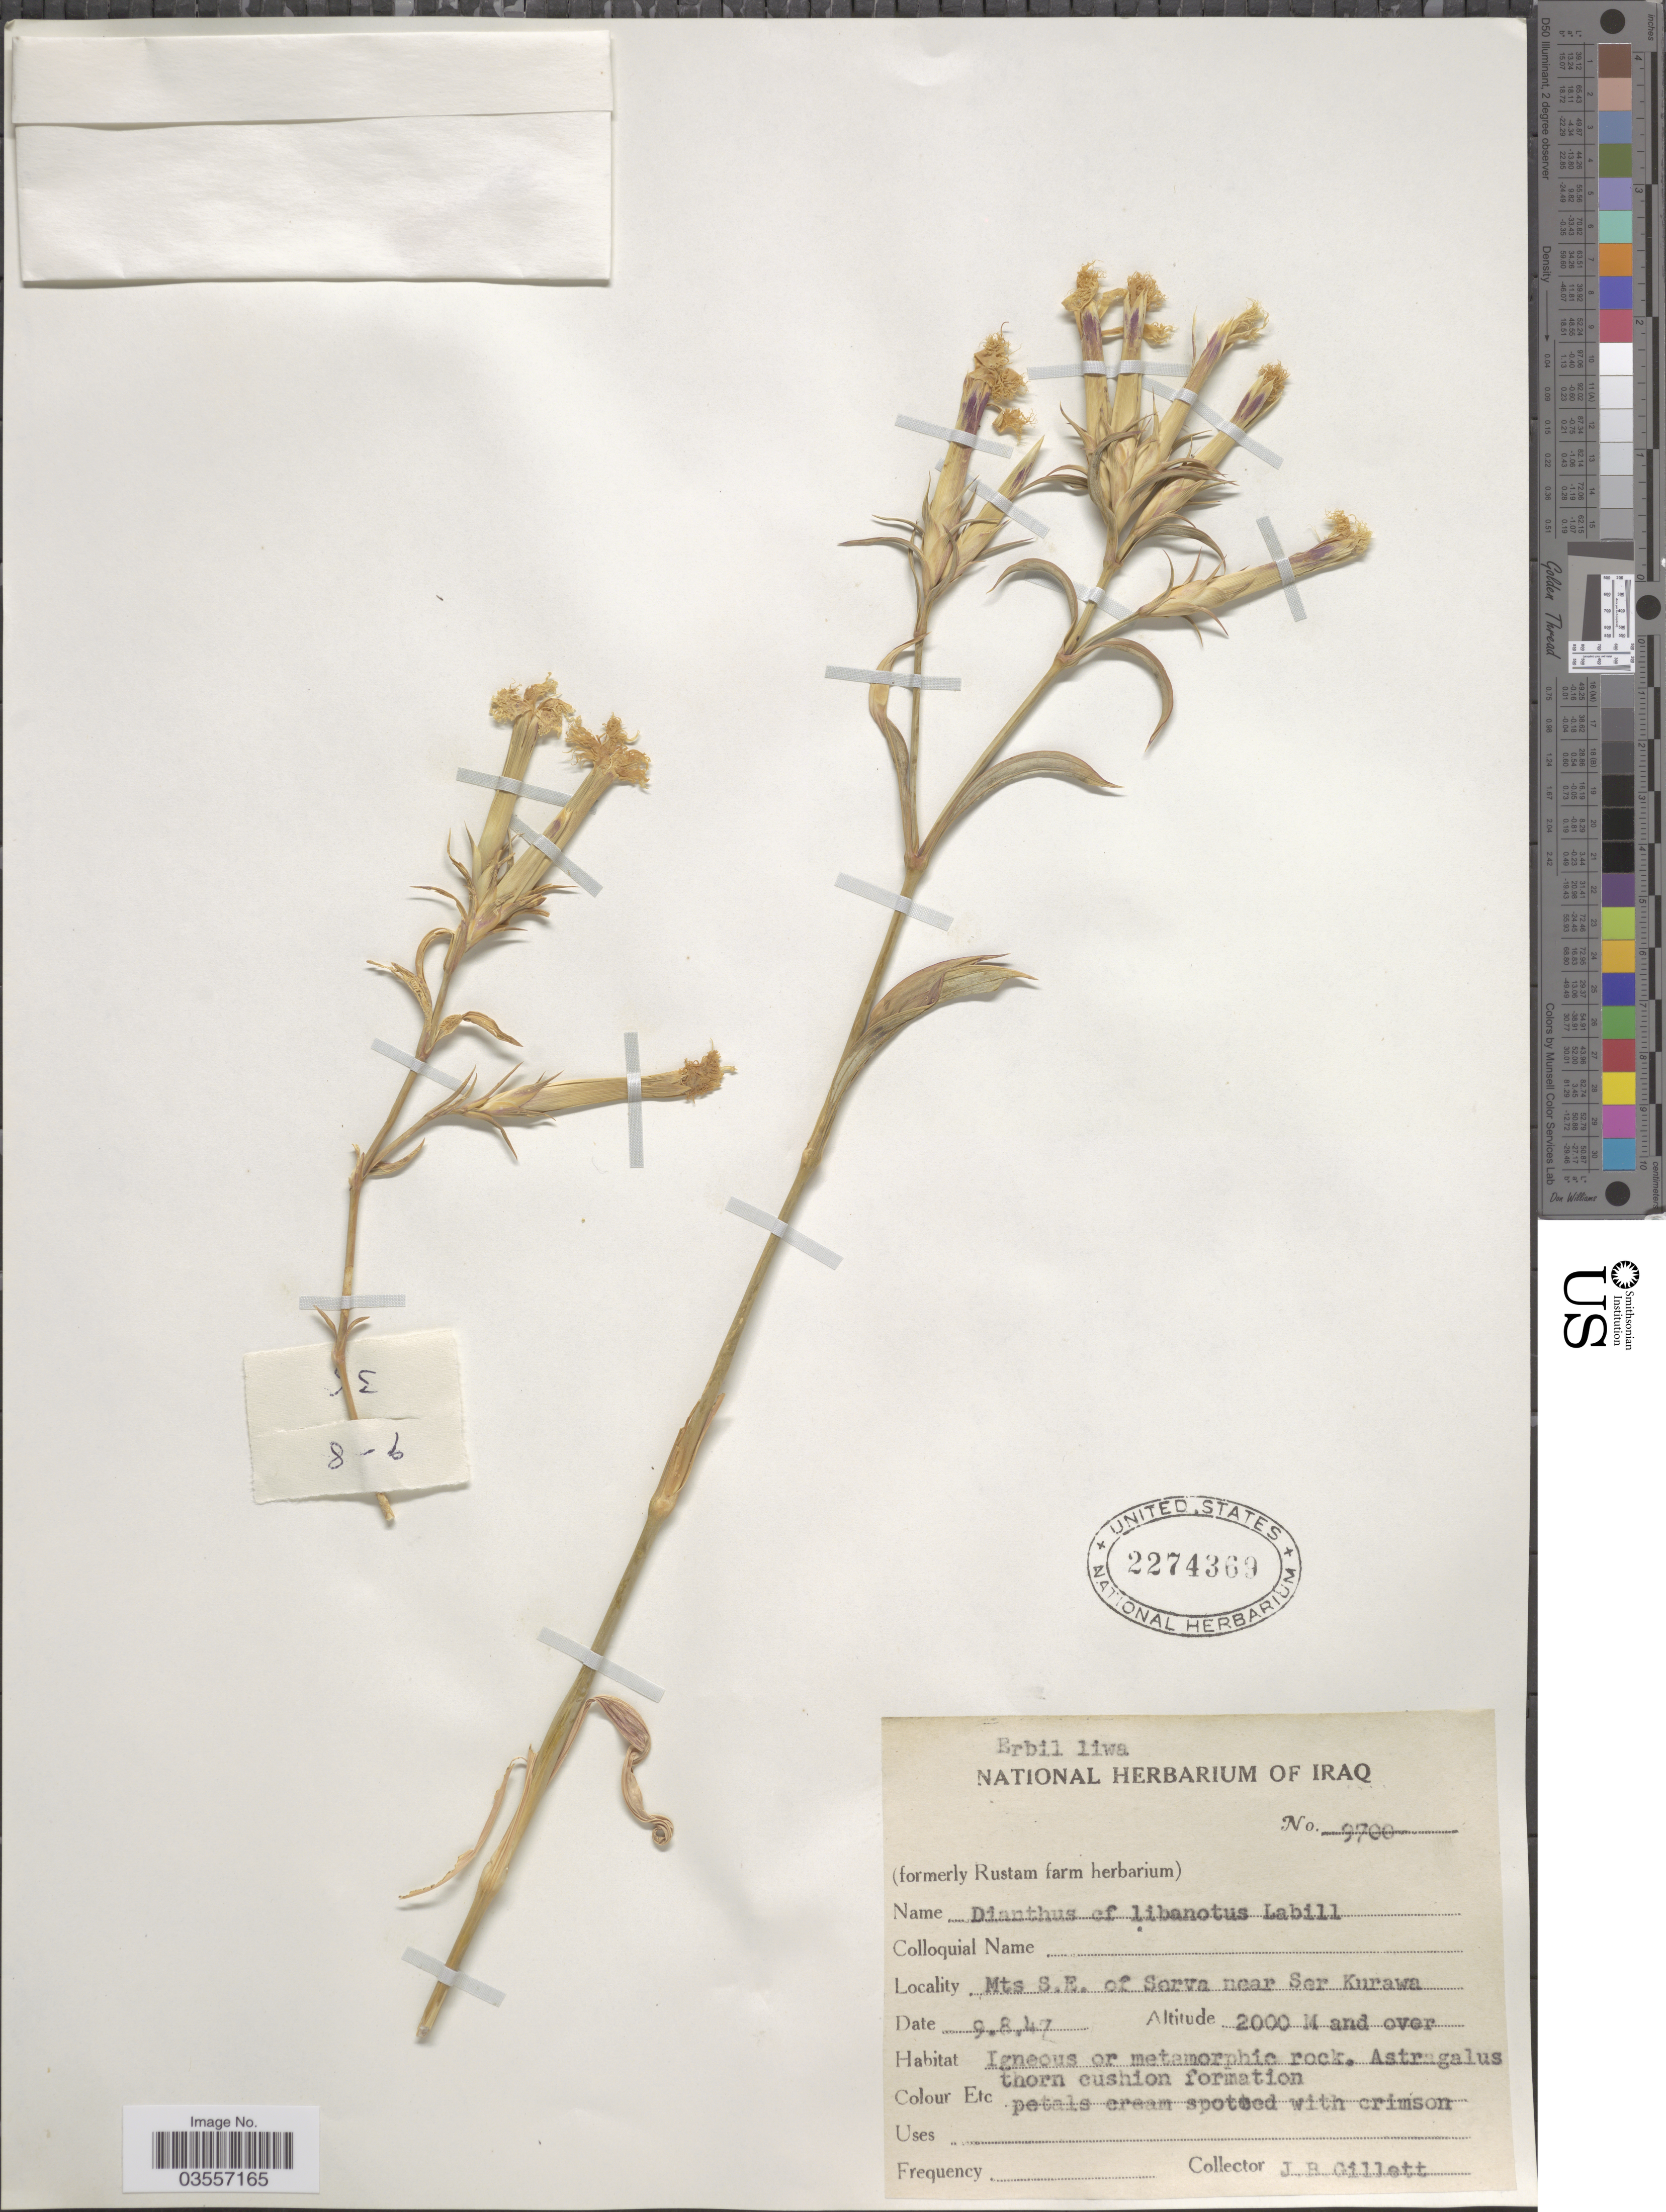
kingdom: Plantae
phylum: Tracheophyta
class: Magnoliopsida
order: Caryophyllales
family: Caryophyllaceae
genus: Dianthus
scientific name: Dianthus libanotis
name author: Labill.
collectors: J. B. Gillett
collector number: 9700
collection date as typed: Transcribed d/m/y: 9/8/47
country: Iraq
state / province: Arbīl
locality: Erbil liwa. Mts S.E. of Serva near Ser Kurawa.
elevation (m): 2000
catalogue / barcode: US 2274369